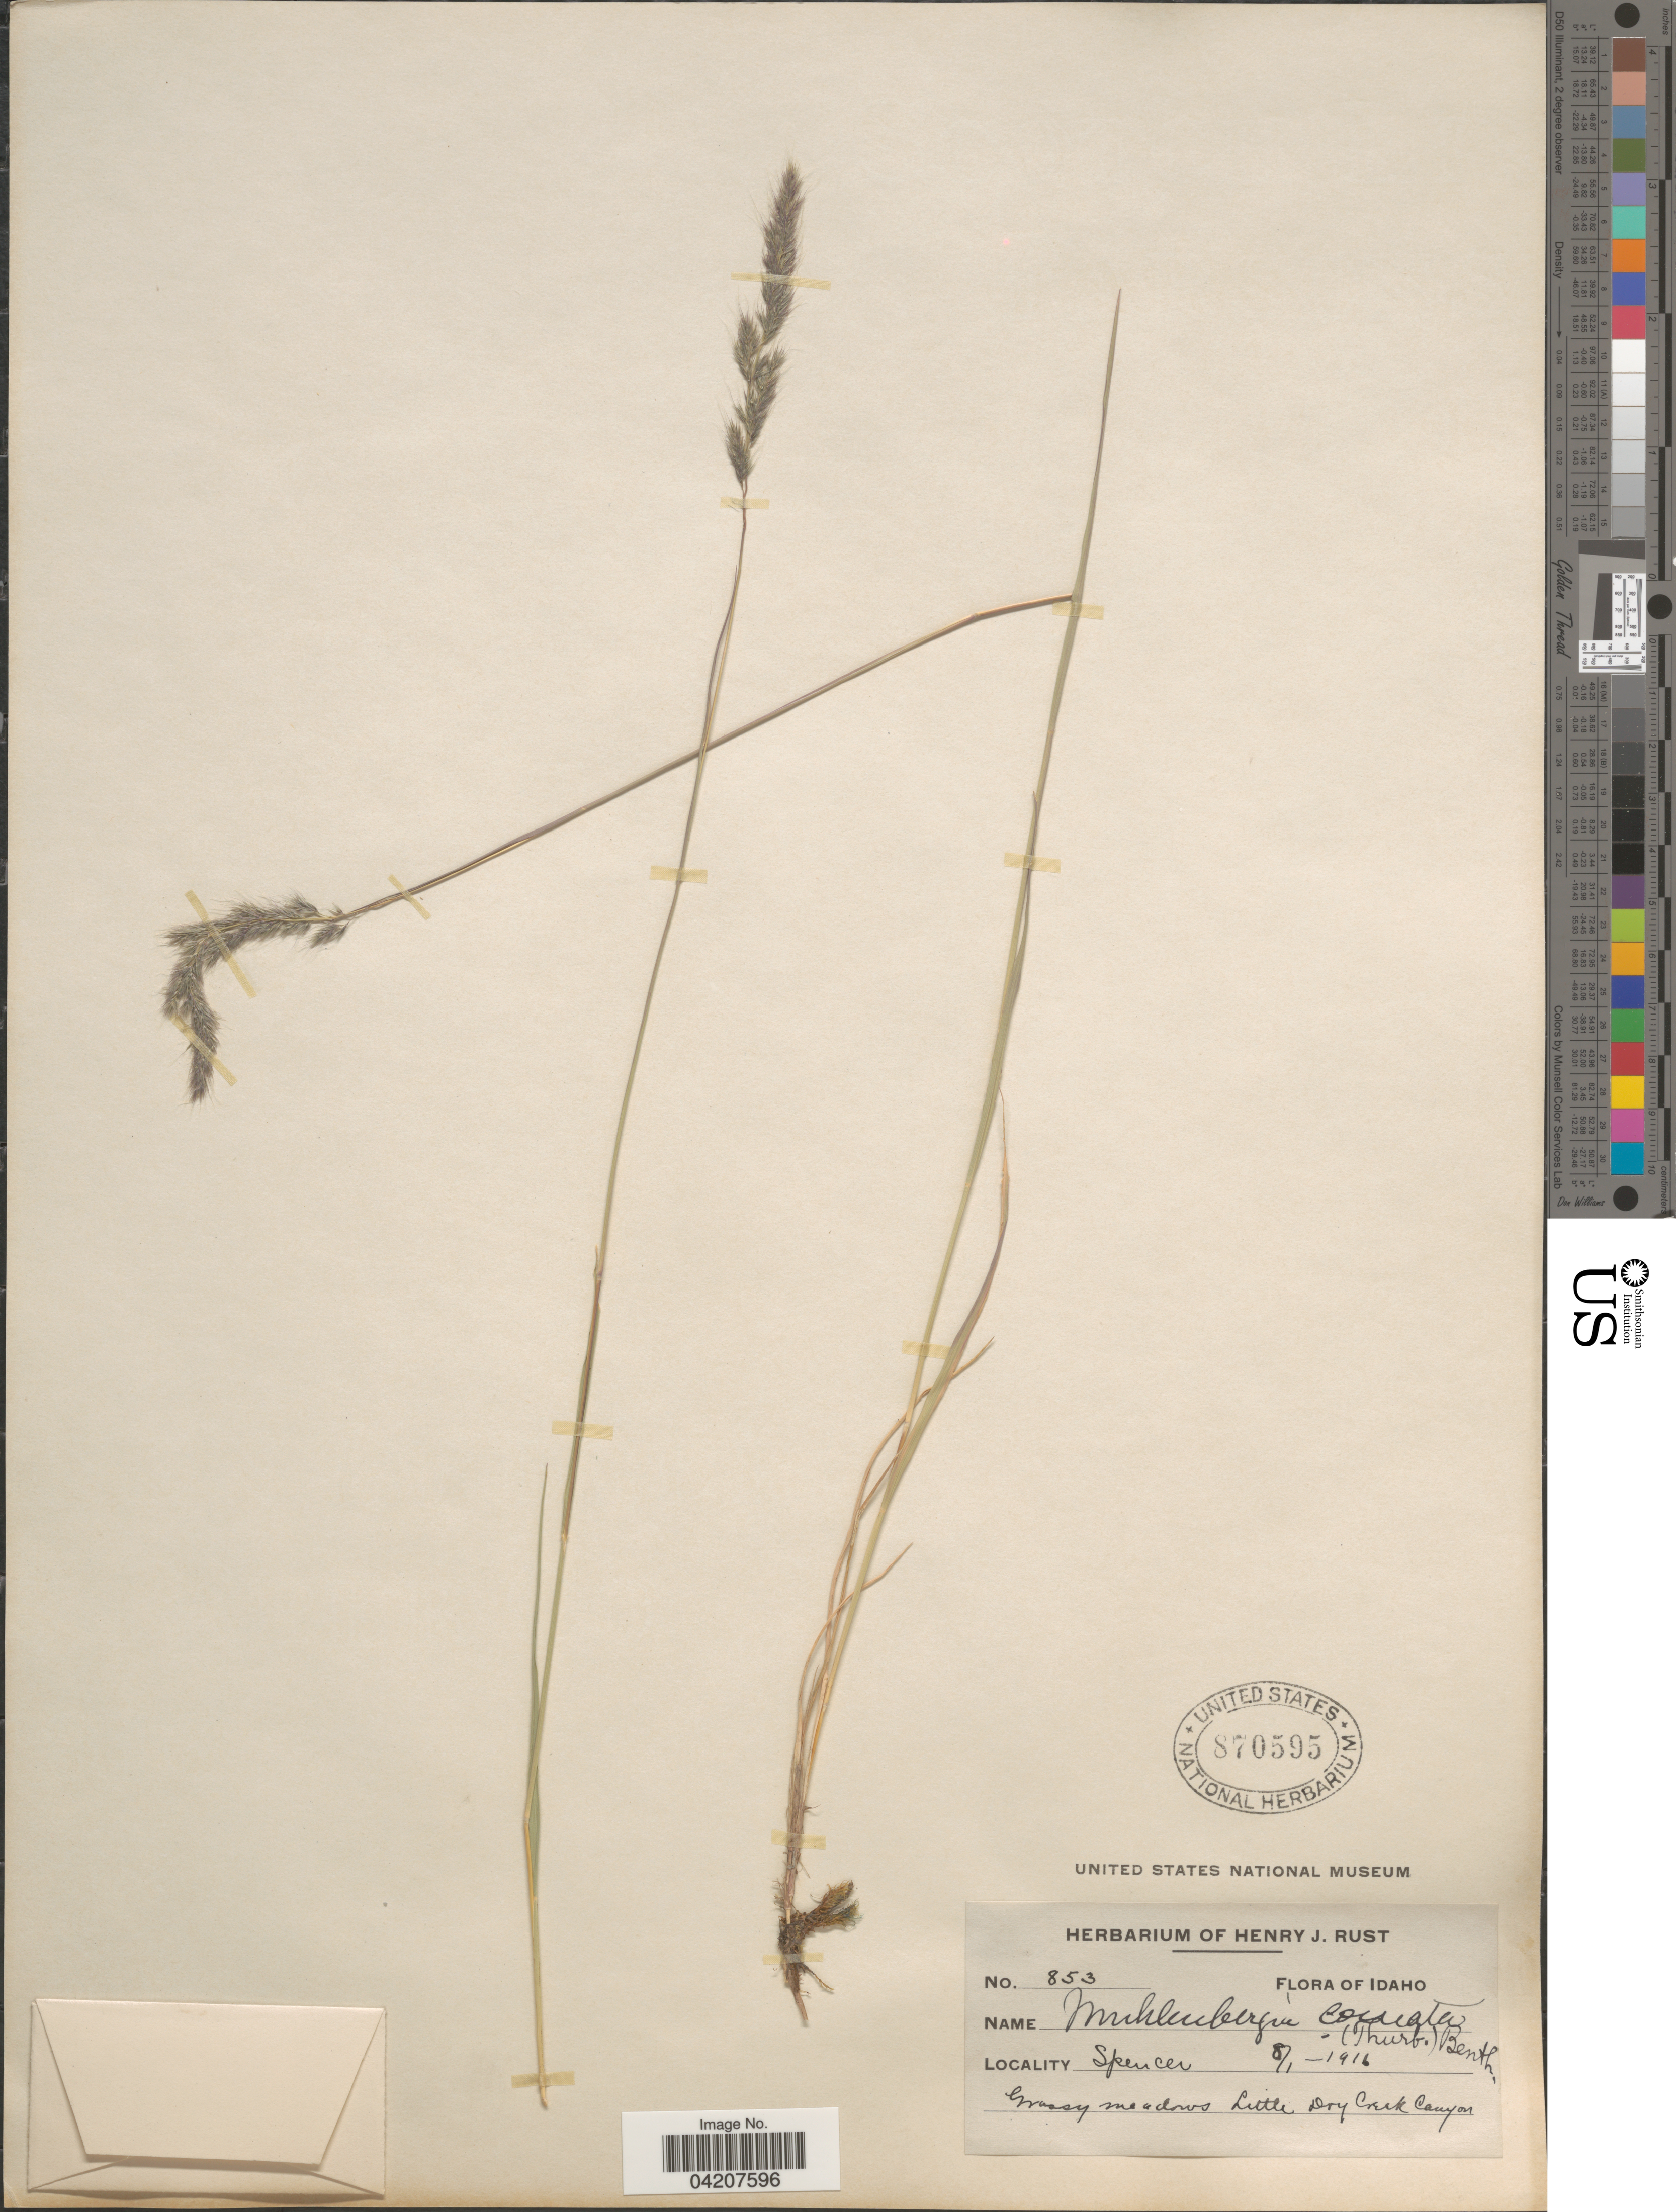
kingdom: Plantae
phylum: Tracheophyta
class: Liliopsida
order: Poales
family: Poaceae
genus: Muhlenbergia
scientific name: Muhlenbergia andina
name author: (Nutt.) Hitchc.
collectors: -- Spencer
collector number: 853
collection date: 1916-08-01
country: United States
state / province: Idaho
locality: Grassy meadows Little Dry Creek Canyon.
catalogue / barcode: US 870595